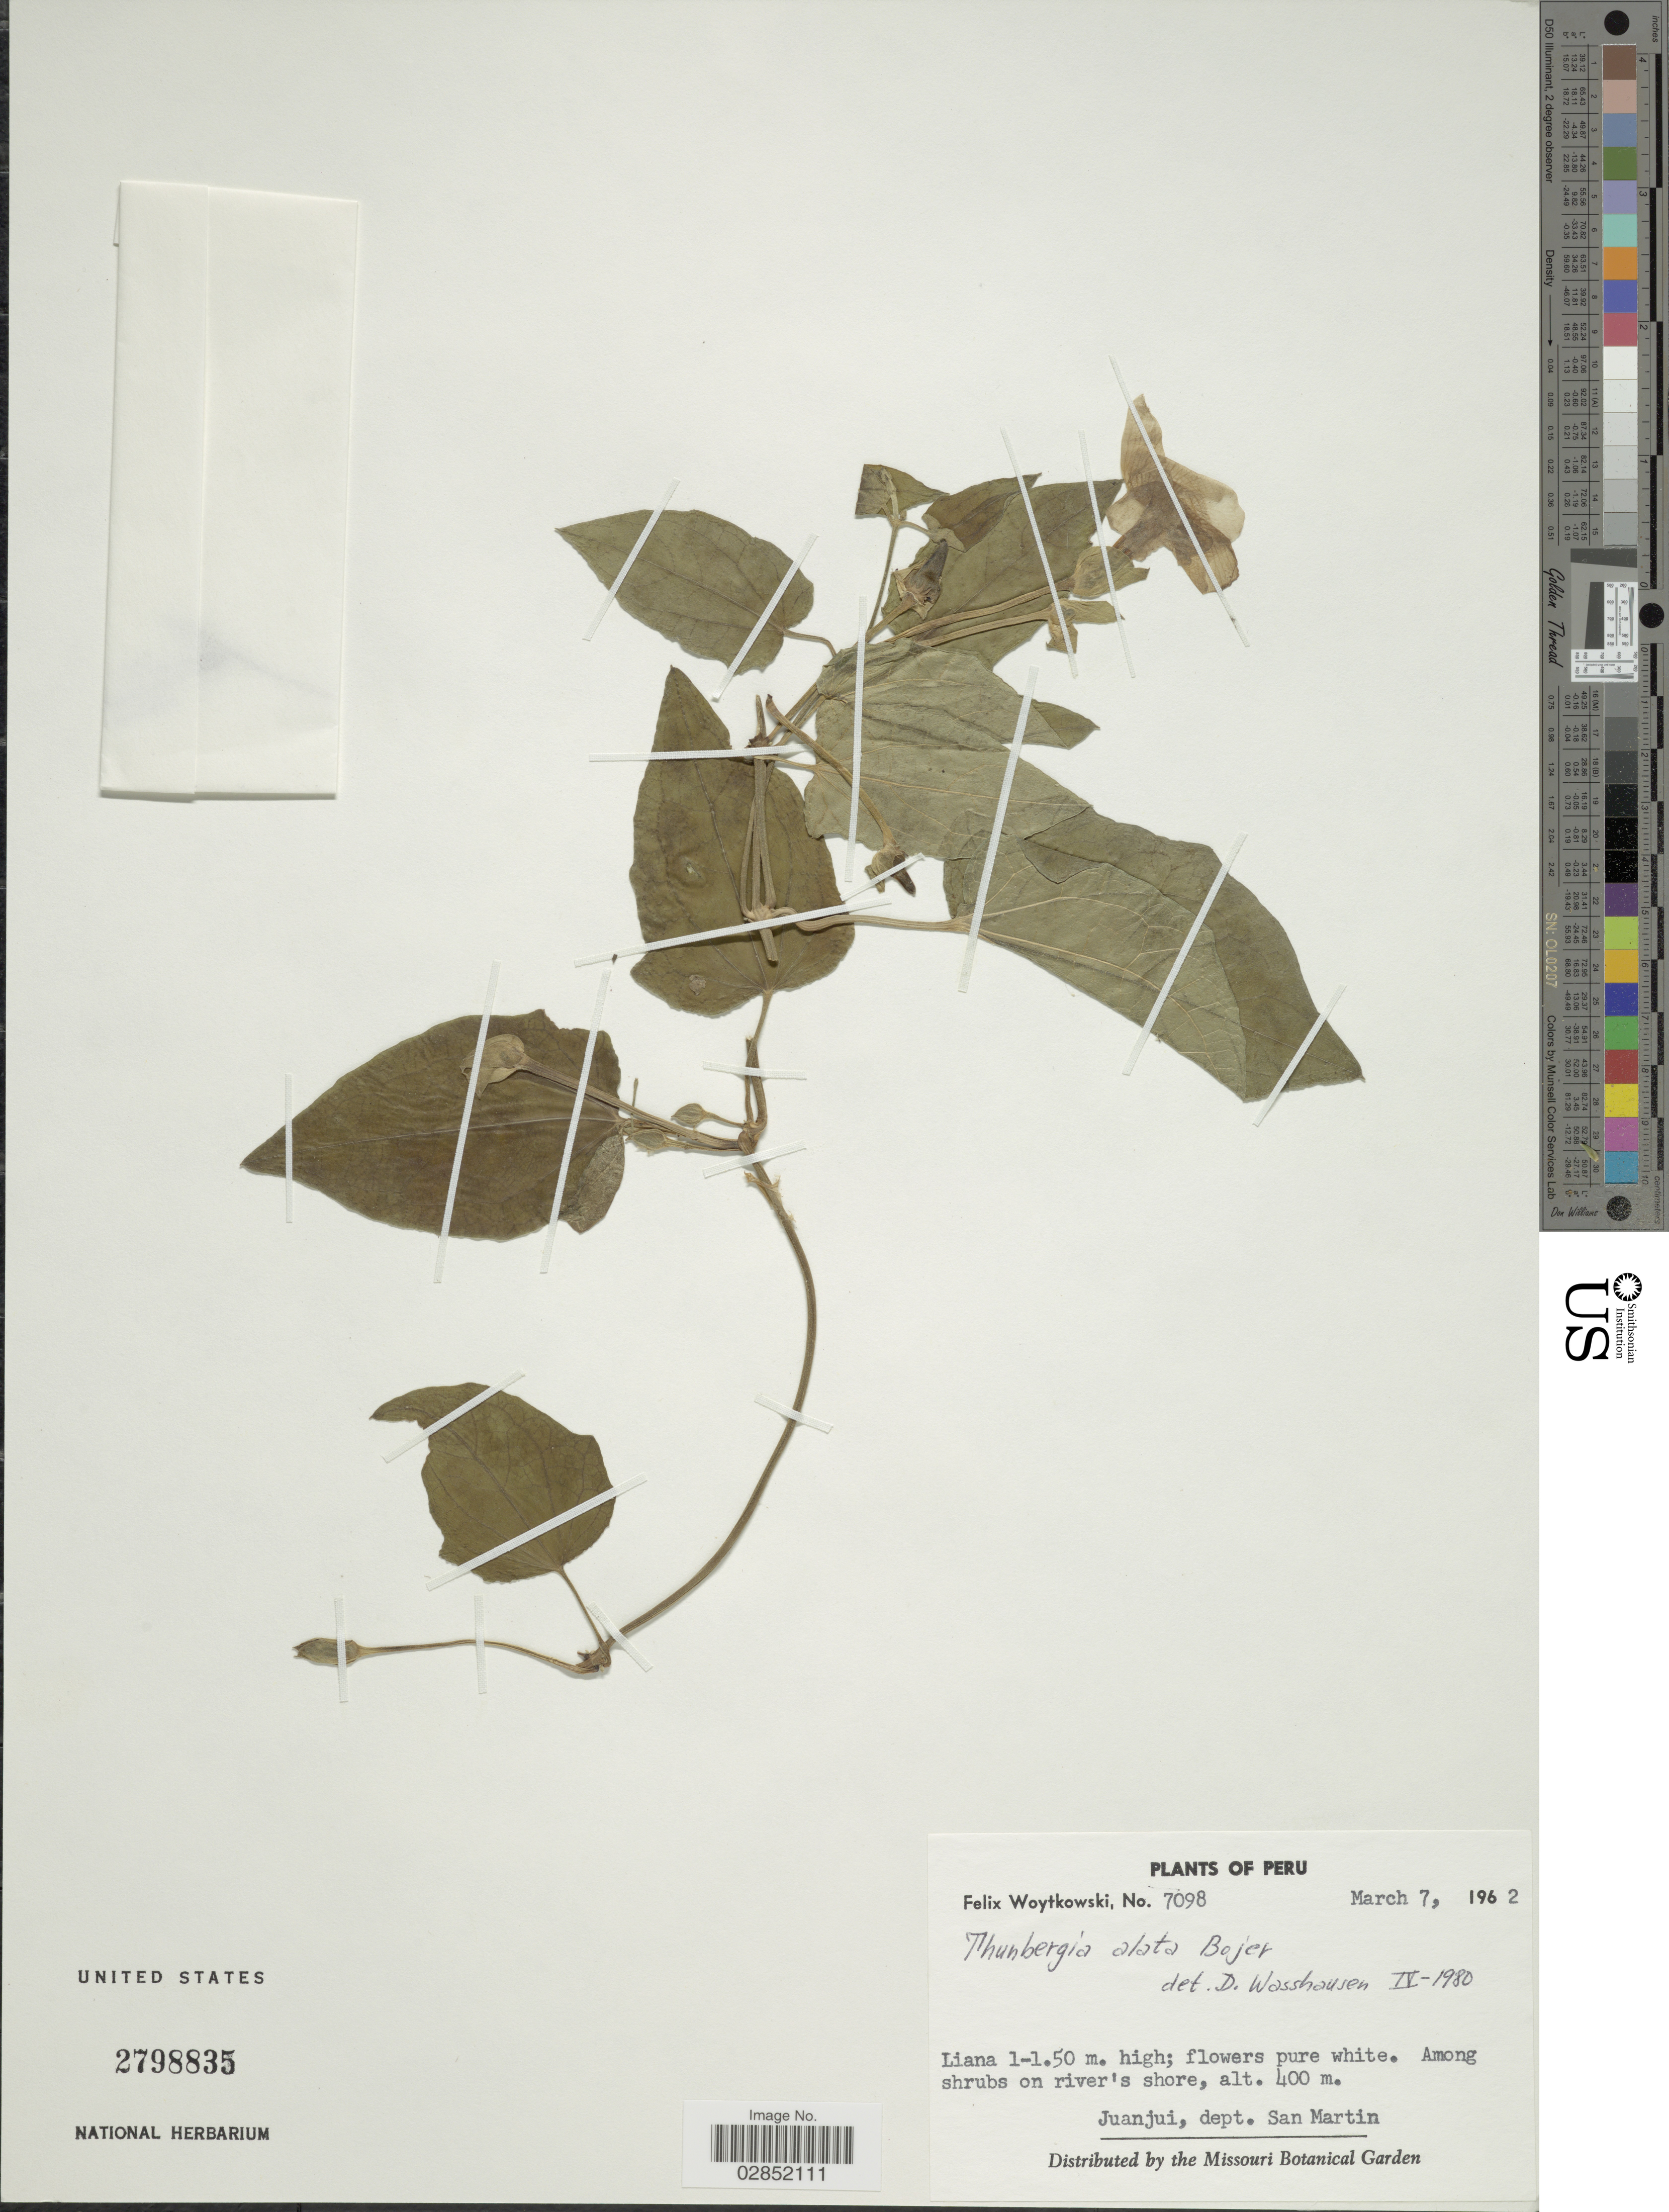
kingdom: Plantae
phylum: Tracheophyta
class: Magnoliopsida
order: Lamiales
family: Acanthaceae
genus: Thunbergia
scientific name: Thunbergia alata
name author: Bojer ex Sims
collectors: F. Woytkowski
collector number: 7098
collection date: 1962-03-07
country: Peru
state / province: San Martín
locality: Juanjui, dept. San Martin.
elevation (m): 400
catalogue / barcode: US 2798835